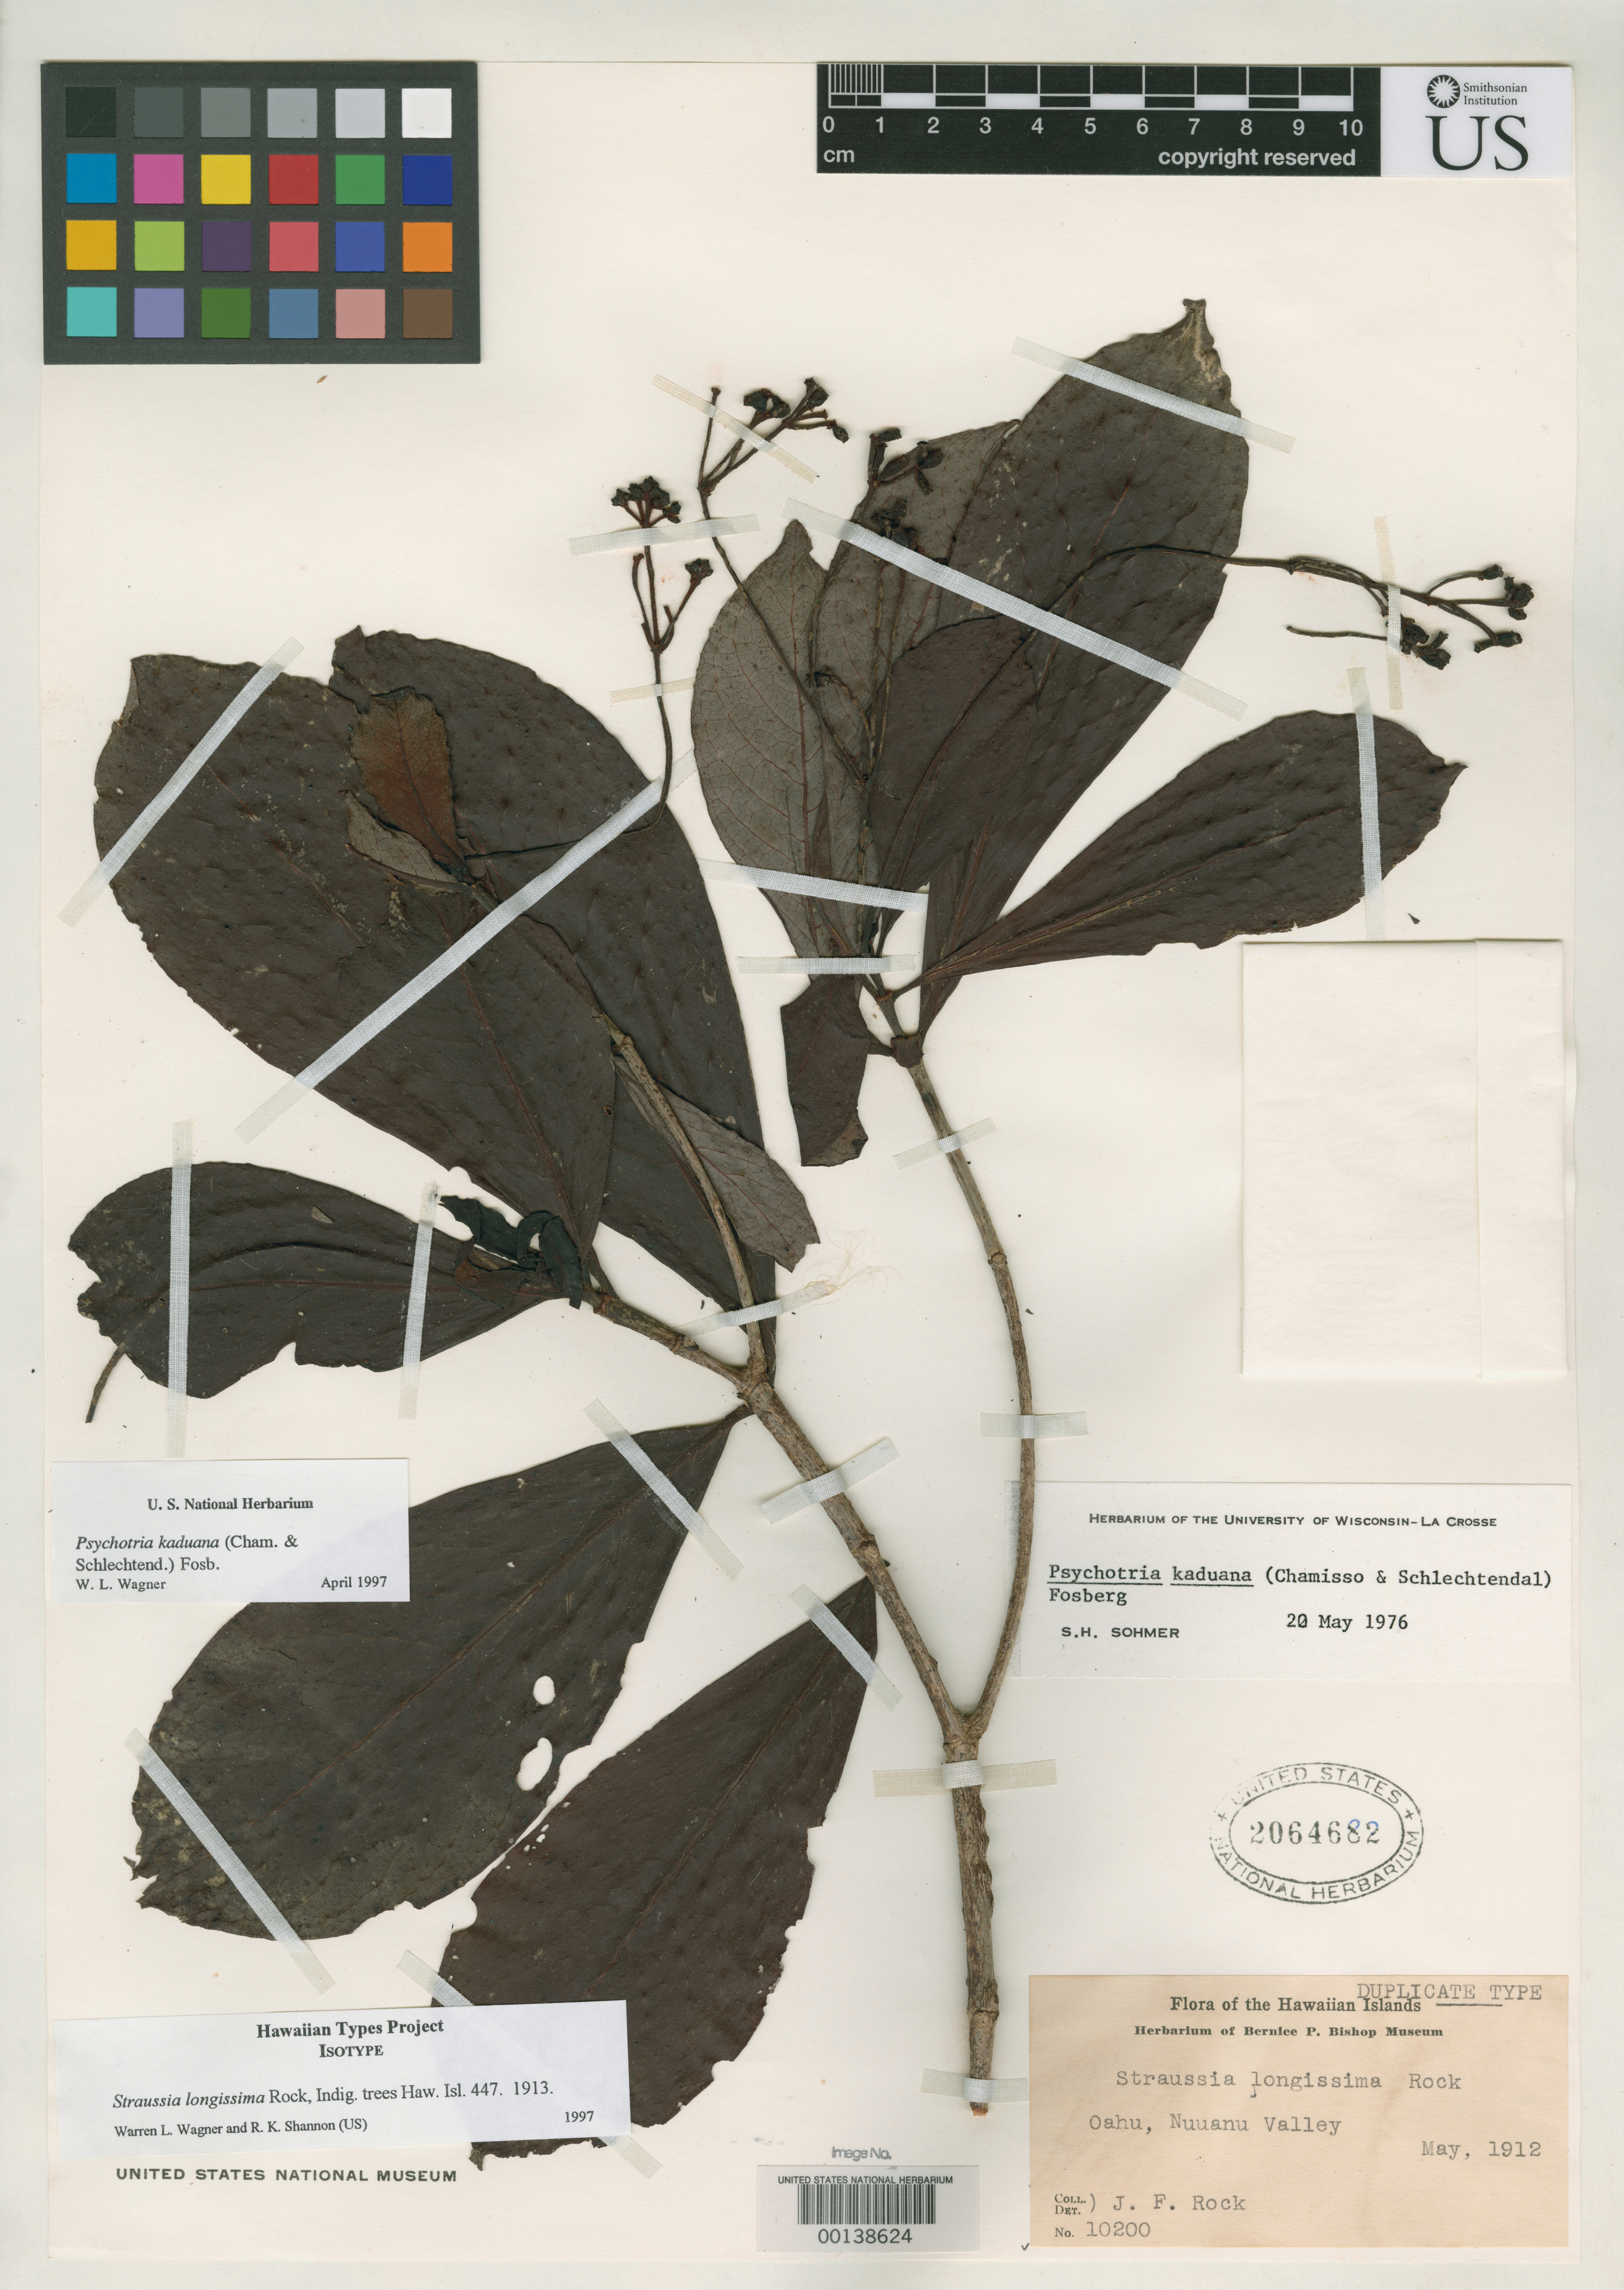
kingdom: Plantae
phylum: Tracheophyta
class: Magnoliopsida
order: Gentianales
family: Rubiaceae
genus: Straussia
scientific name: Straussia longissima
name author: Rock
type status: Isotype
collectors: J. F. Rock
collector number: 10200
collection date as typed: May 1912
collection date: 1912-05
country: United States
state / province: Hawaii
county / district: Honolulu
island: Oahu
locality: Nuuanyu Valley.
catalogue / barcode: US 2064682